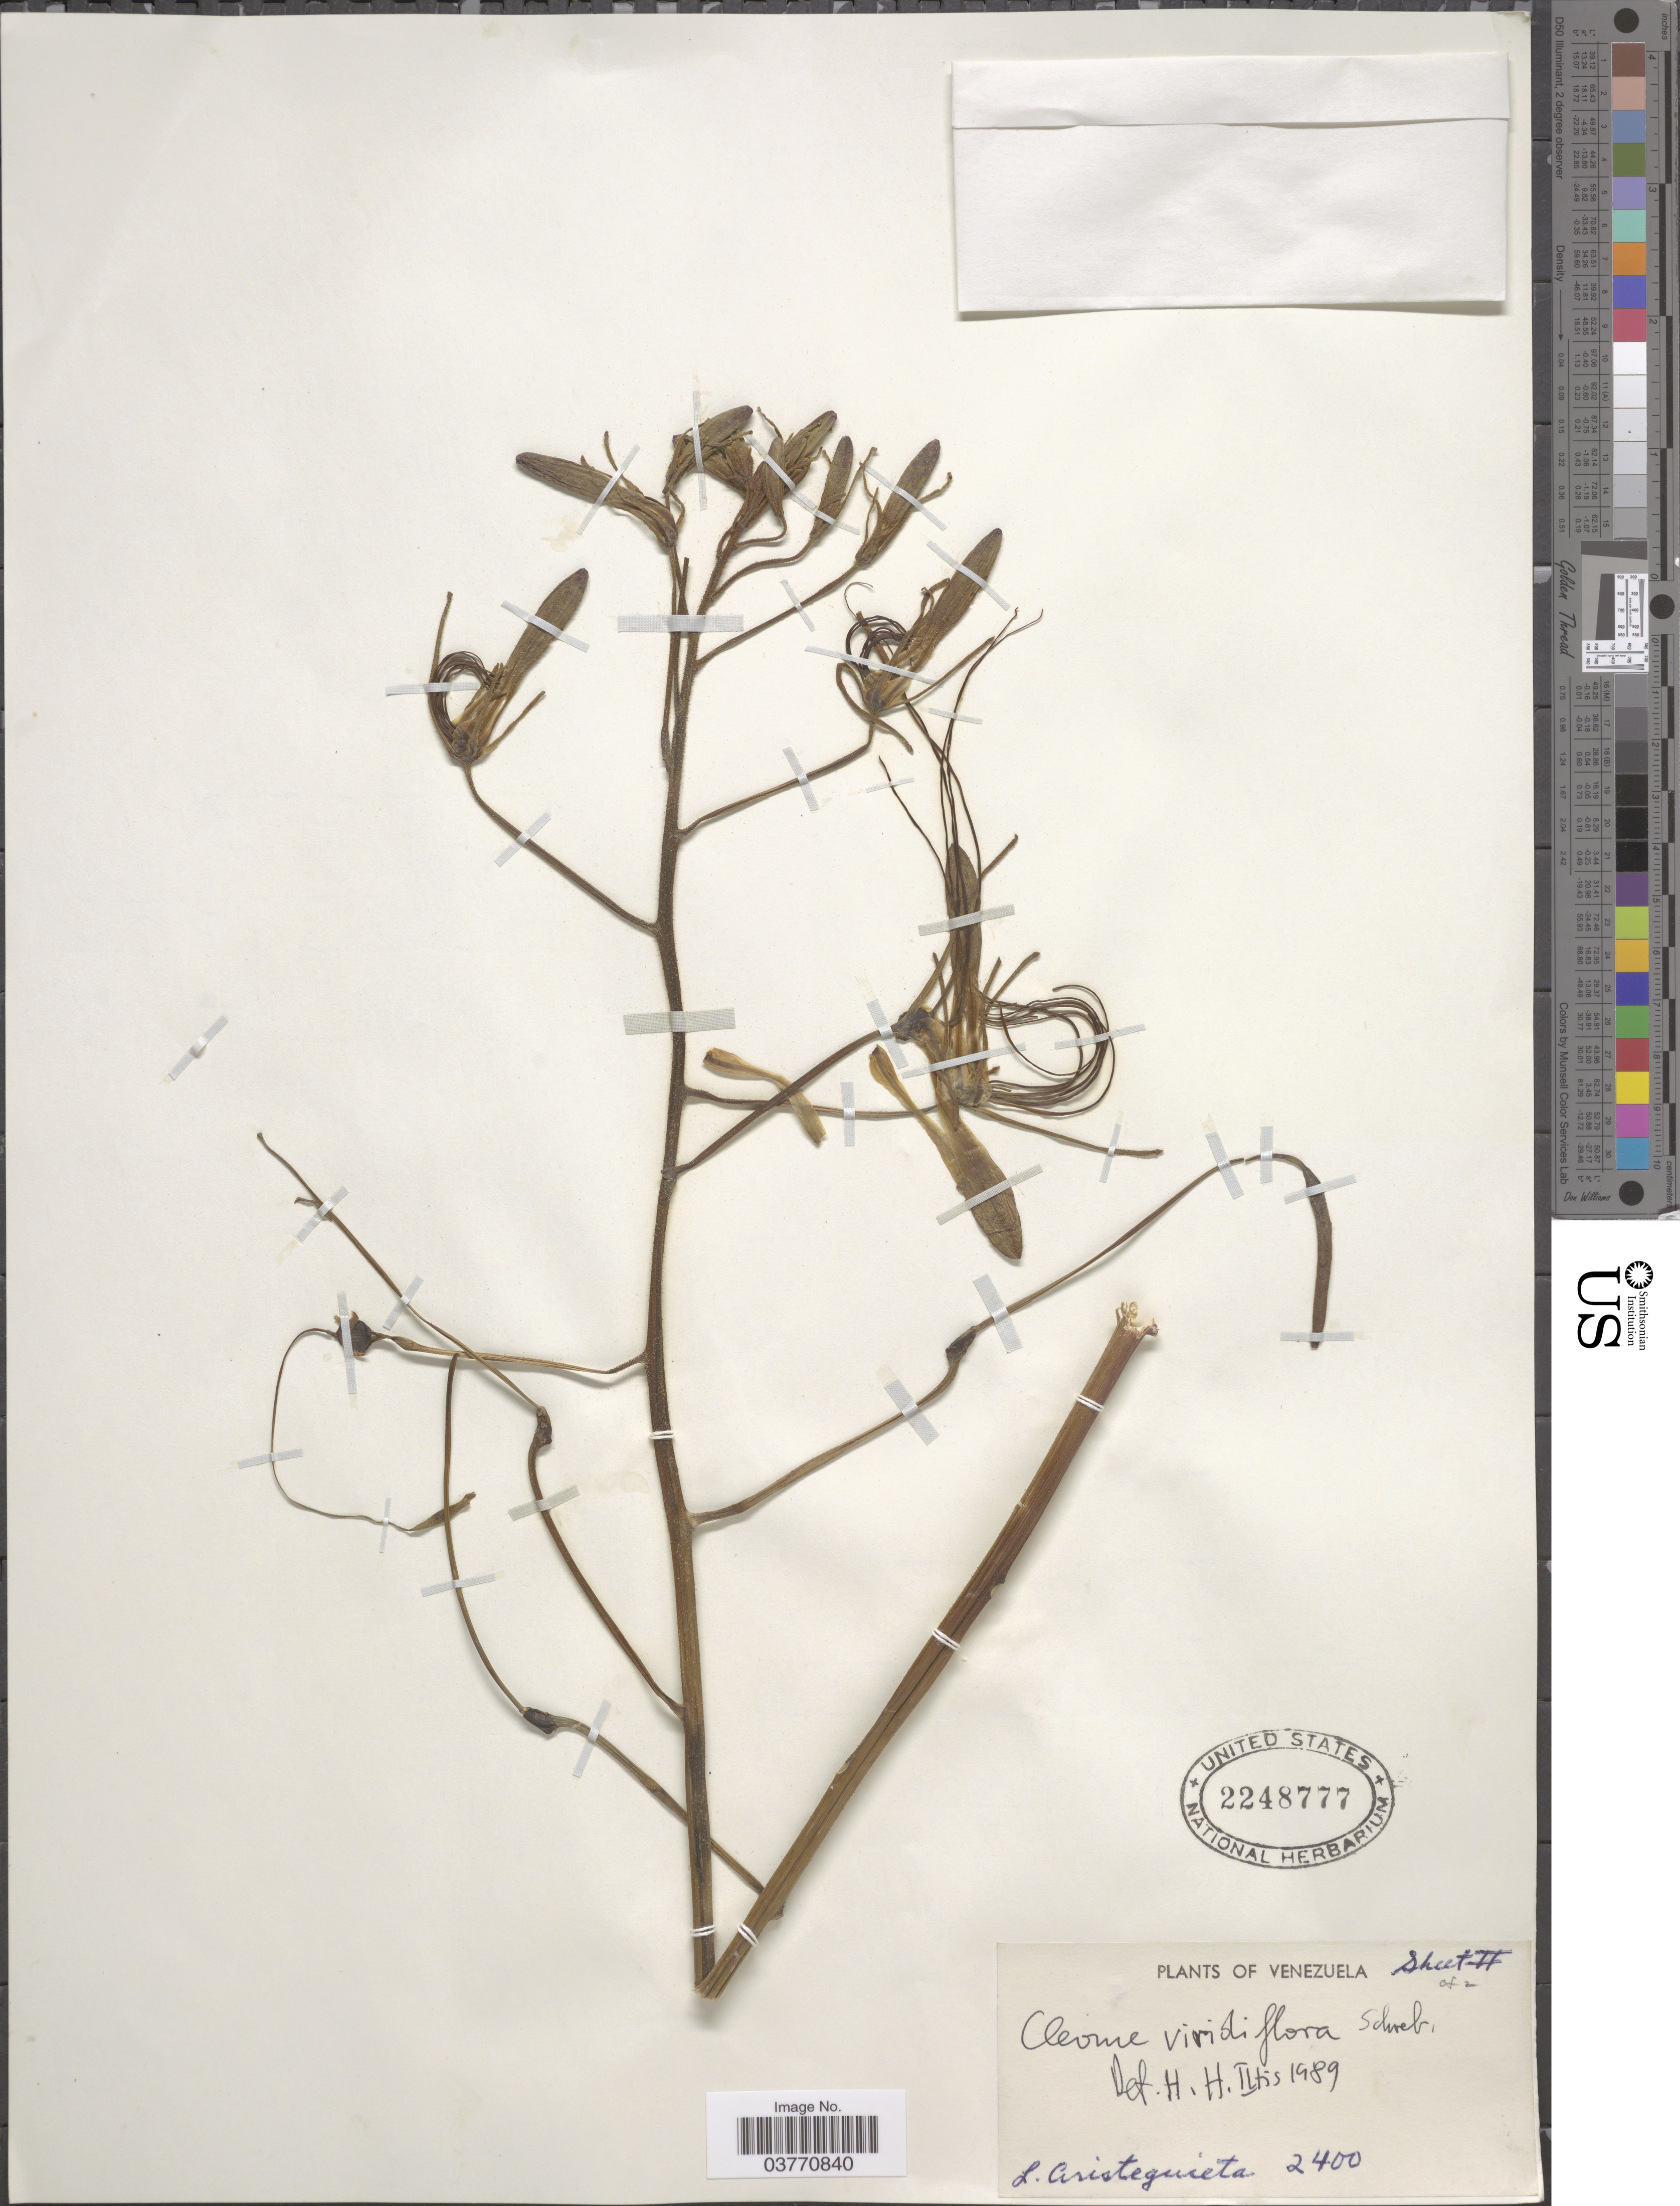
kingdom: Plantae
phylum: Tracheophyta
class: Magnoliopsida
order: Brassicales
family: Cleomaceae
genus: Melidiscus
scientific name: Melidiscus gigantea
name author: (L.) Raf.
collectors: L. Aristeguieta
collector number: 2400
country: Venezuela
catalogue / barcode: US 2248777